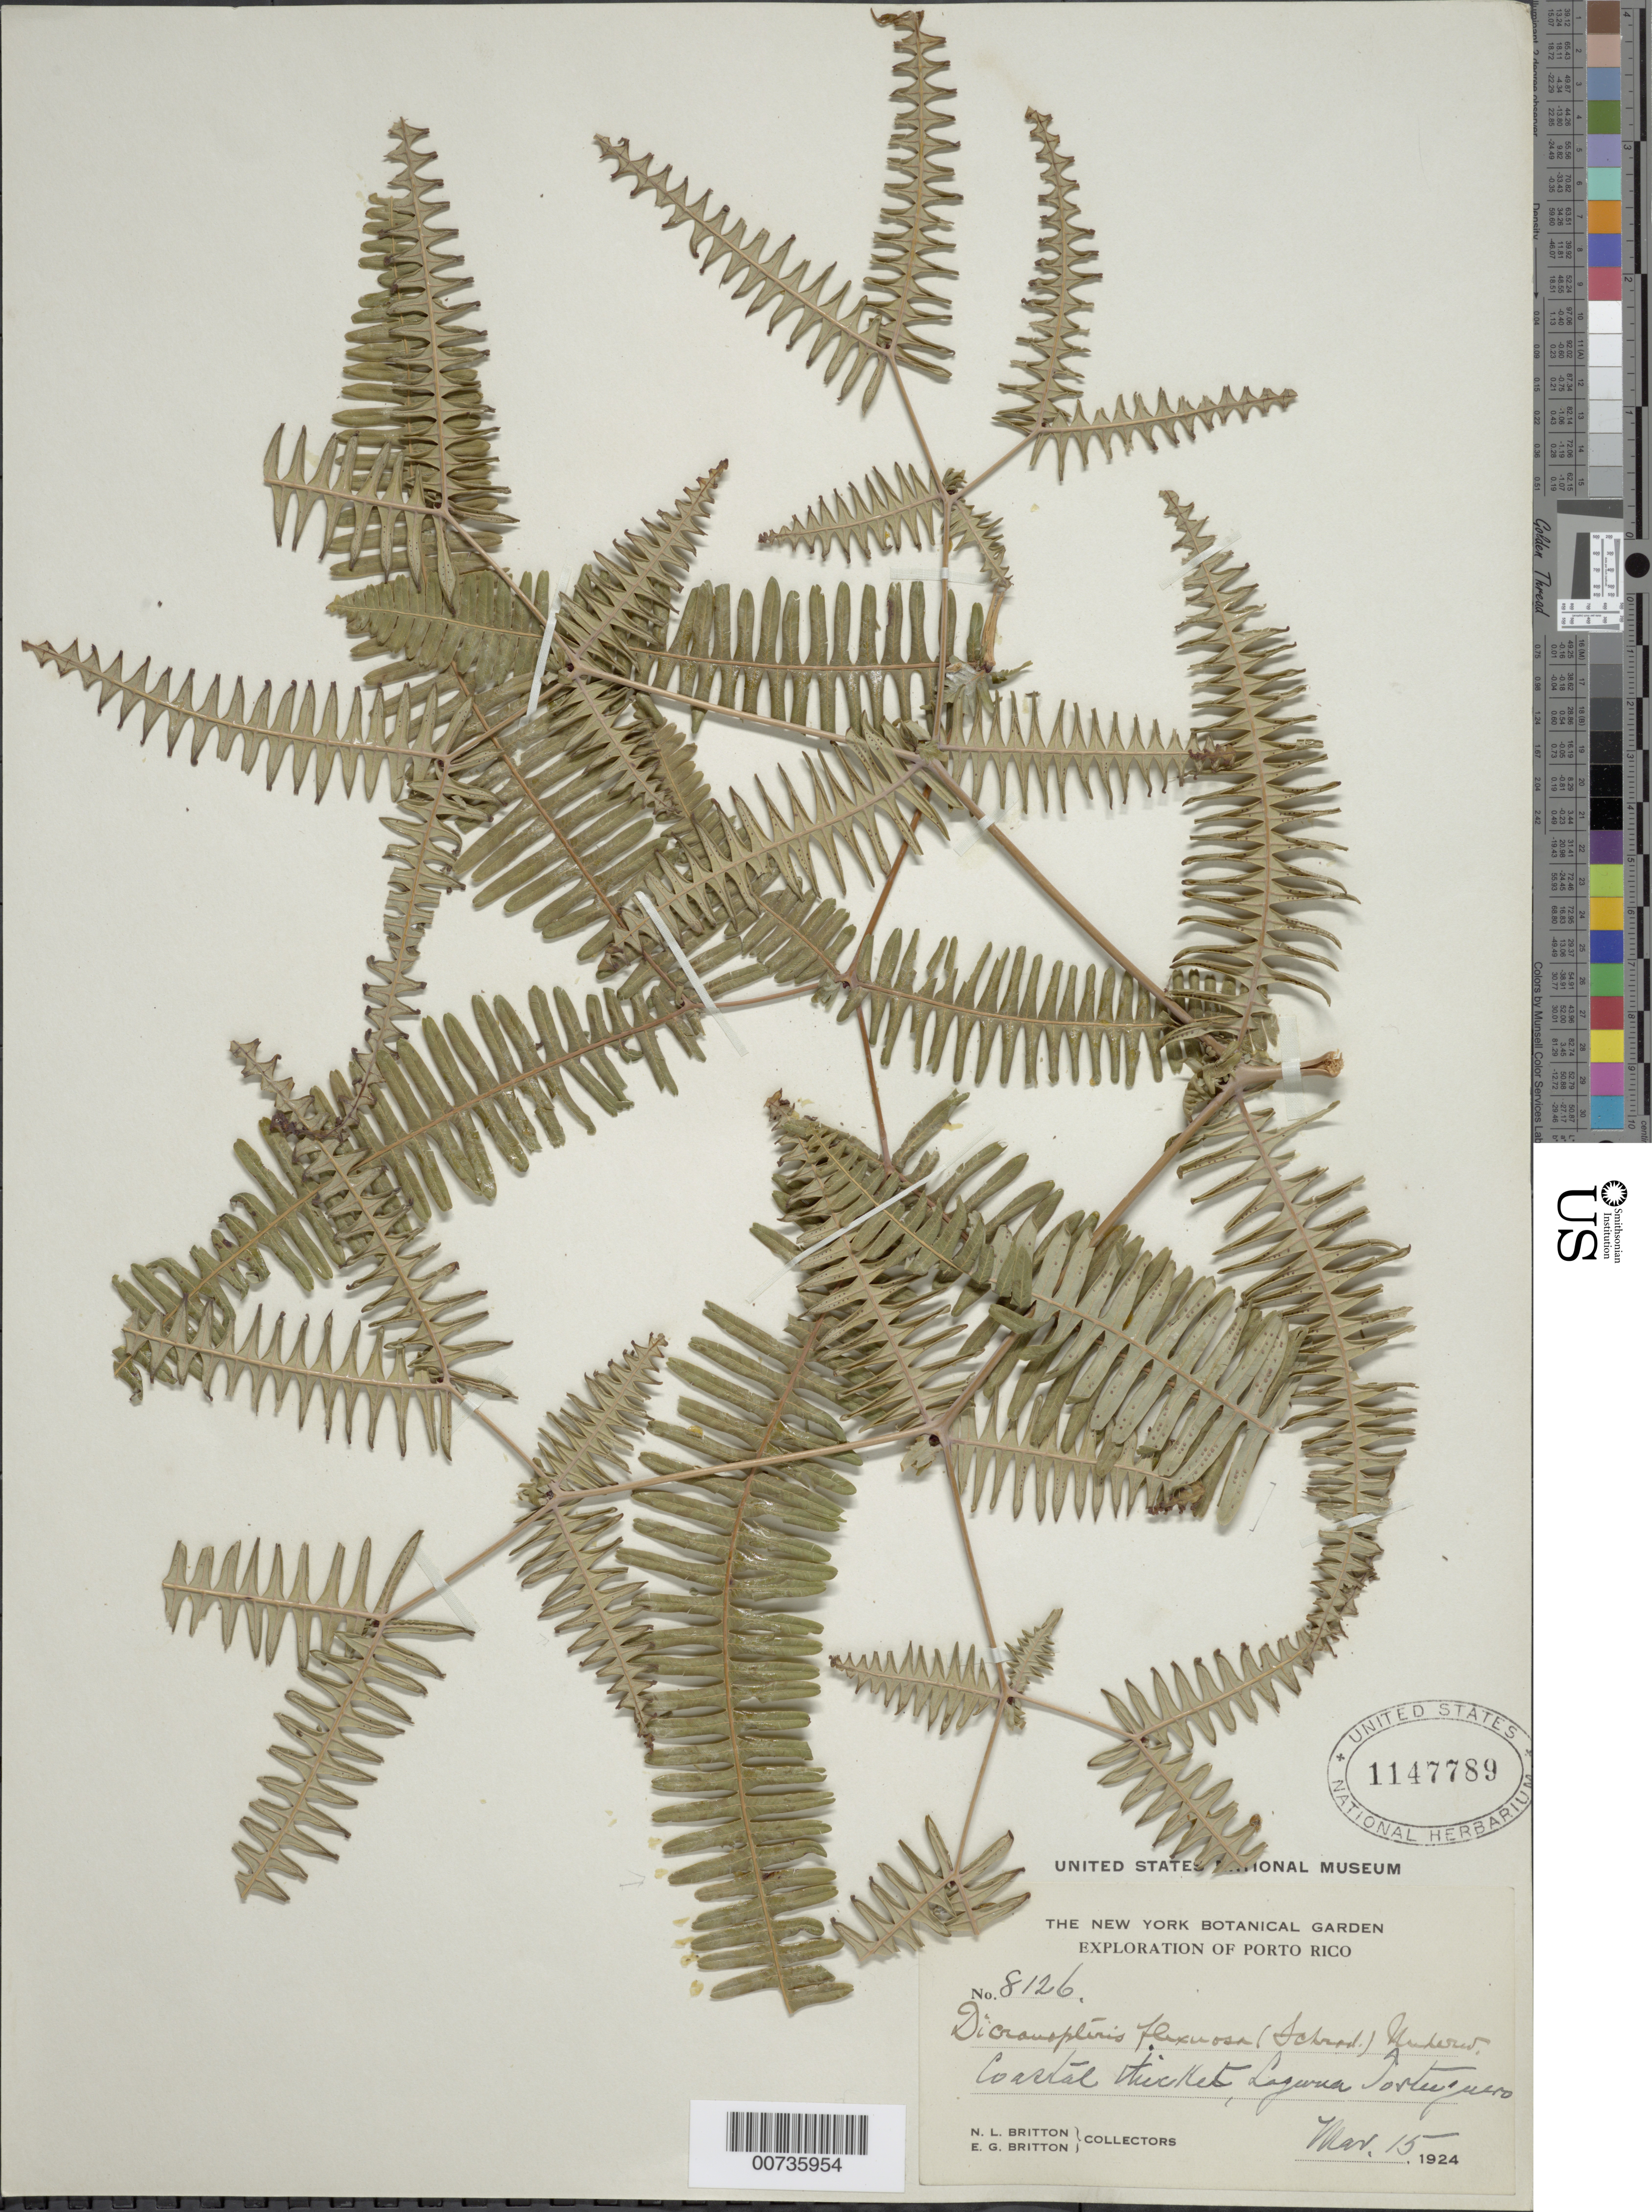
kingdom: Plantae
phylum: Tracheophyta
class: Polypodiopsida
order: Gleicheniales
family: Gleicheniaceae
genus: Dicranopteris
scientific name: Dicranopteris flexuosa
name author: (Schrad.) Underw.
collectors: N. Britton & E. G. Britton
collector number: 8126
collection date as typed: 15 Mar 1924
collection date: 1924-03-15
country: Puerto Rico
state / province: Manatí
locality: Laguna Tortuguero. Coastal thicket.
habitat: Coastal Thicket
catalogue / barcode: US 1147789